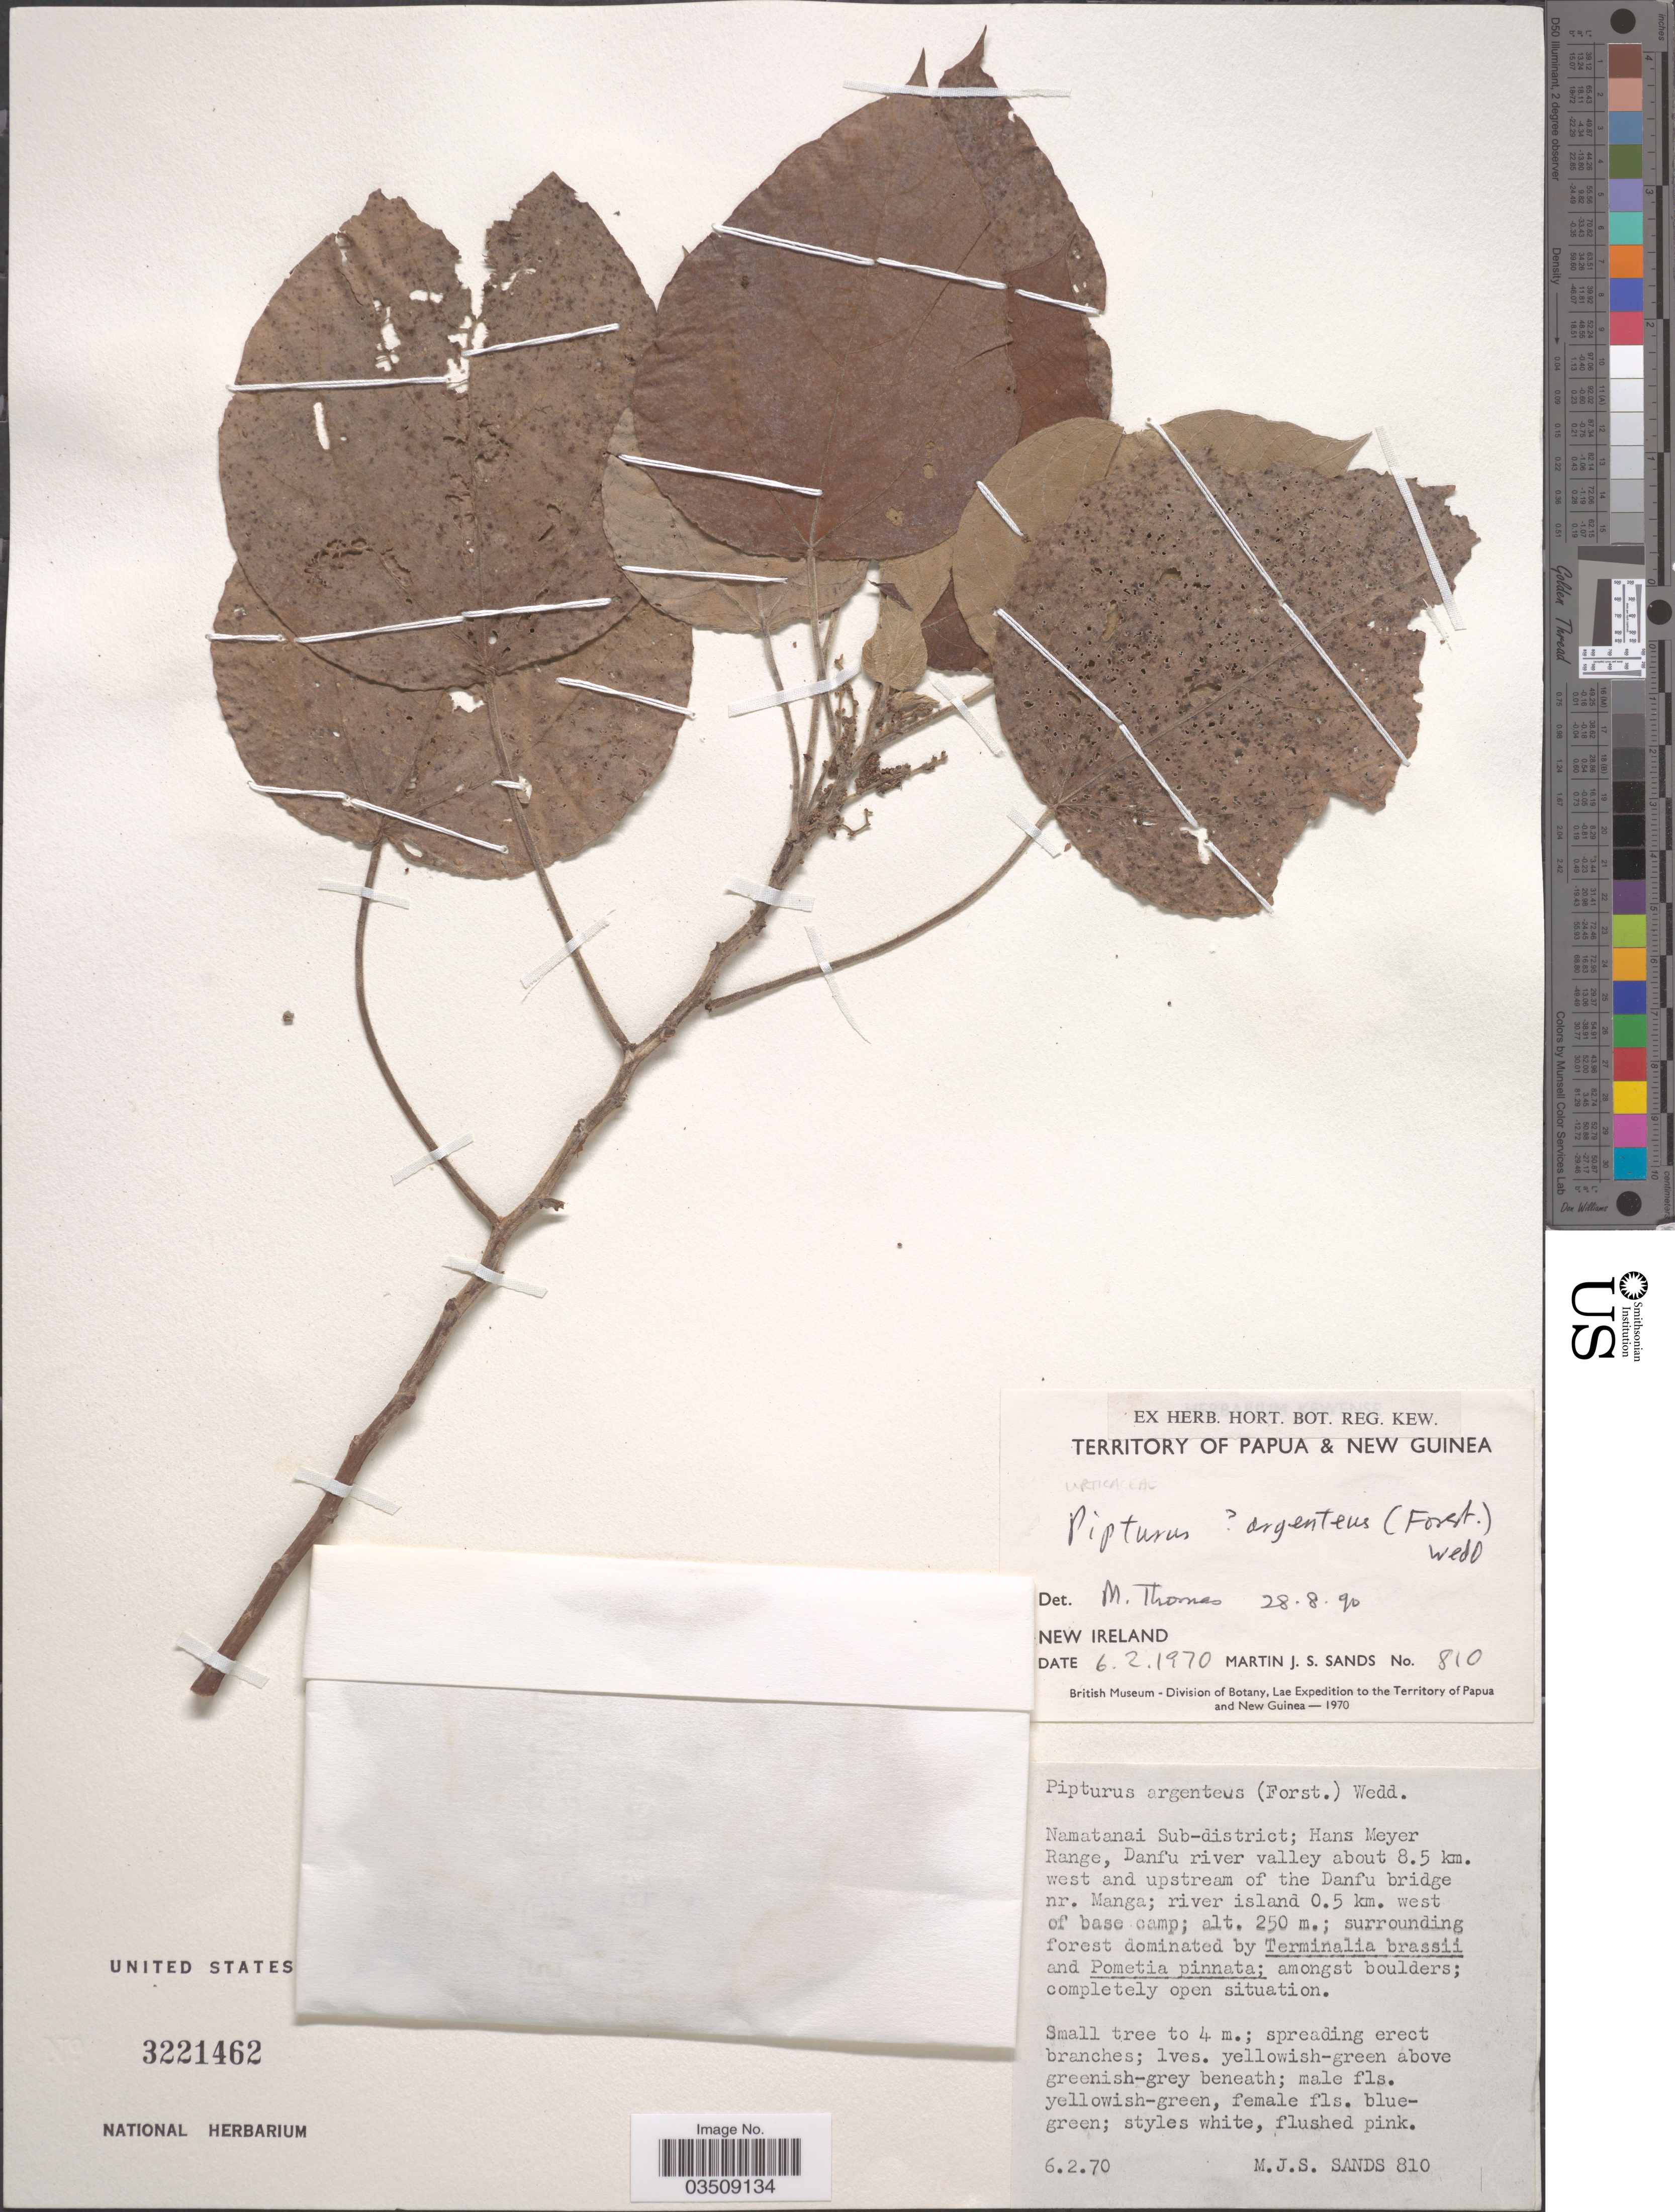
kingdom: Plantae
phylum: Tracheophyta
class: Magnoliopsida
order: Rosales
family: Urticaceae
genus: Pipturus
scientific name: Pipturus argenteus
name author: (G. Forst.) Wedd.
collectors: M. Sands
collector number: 810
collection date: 1970-02-06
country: Papua New Guinea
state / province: New Ireland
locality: Territory of Papua & New Guinea. Namatanai sub-district: Hans Meyer Range, Danfu river valley about 8.5 km. west and upstream of the Danfu bridge nr. Manga; river island 0.5 km. west of base camp.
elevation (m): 250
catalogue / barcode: US 3221462